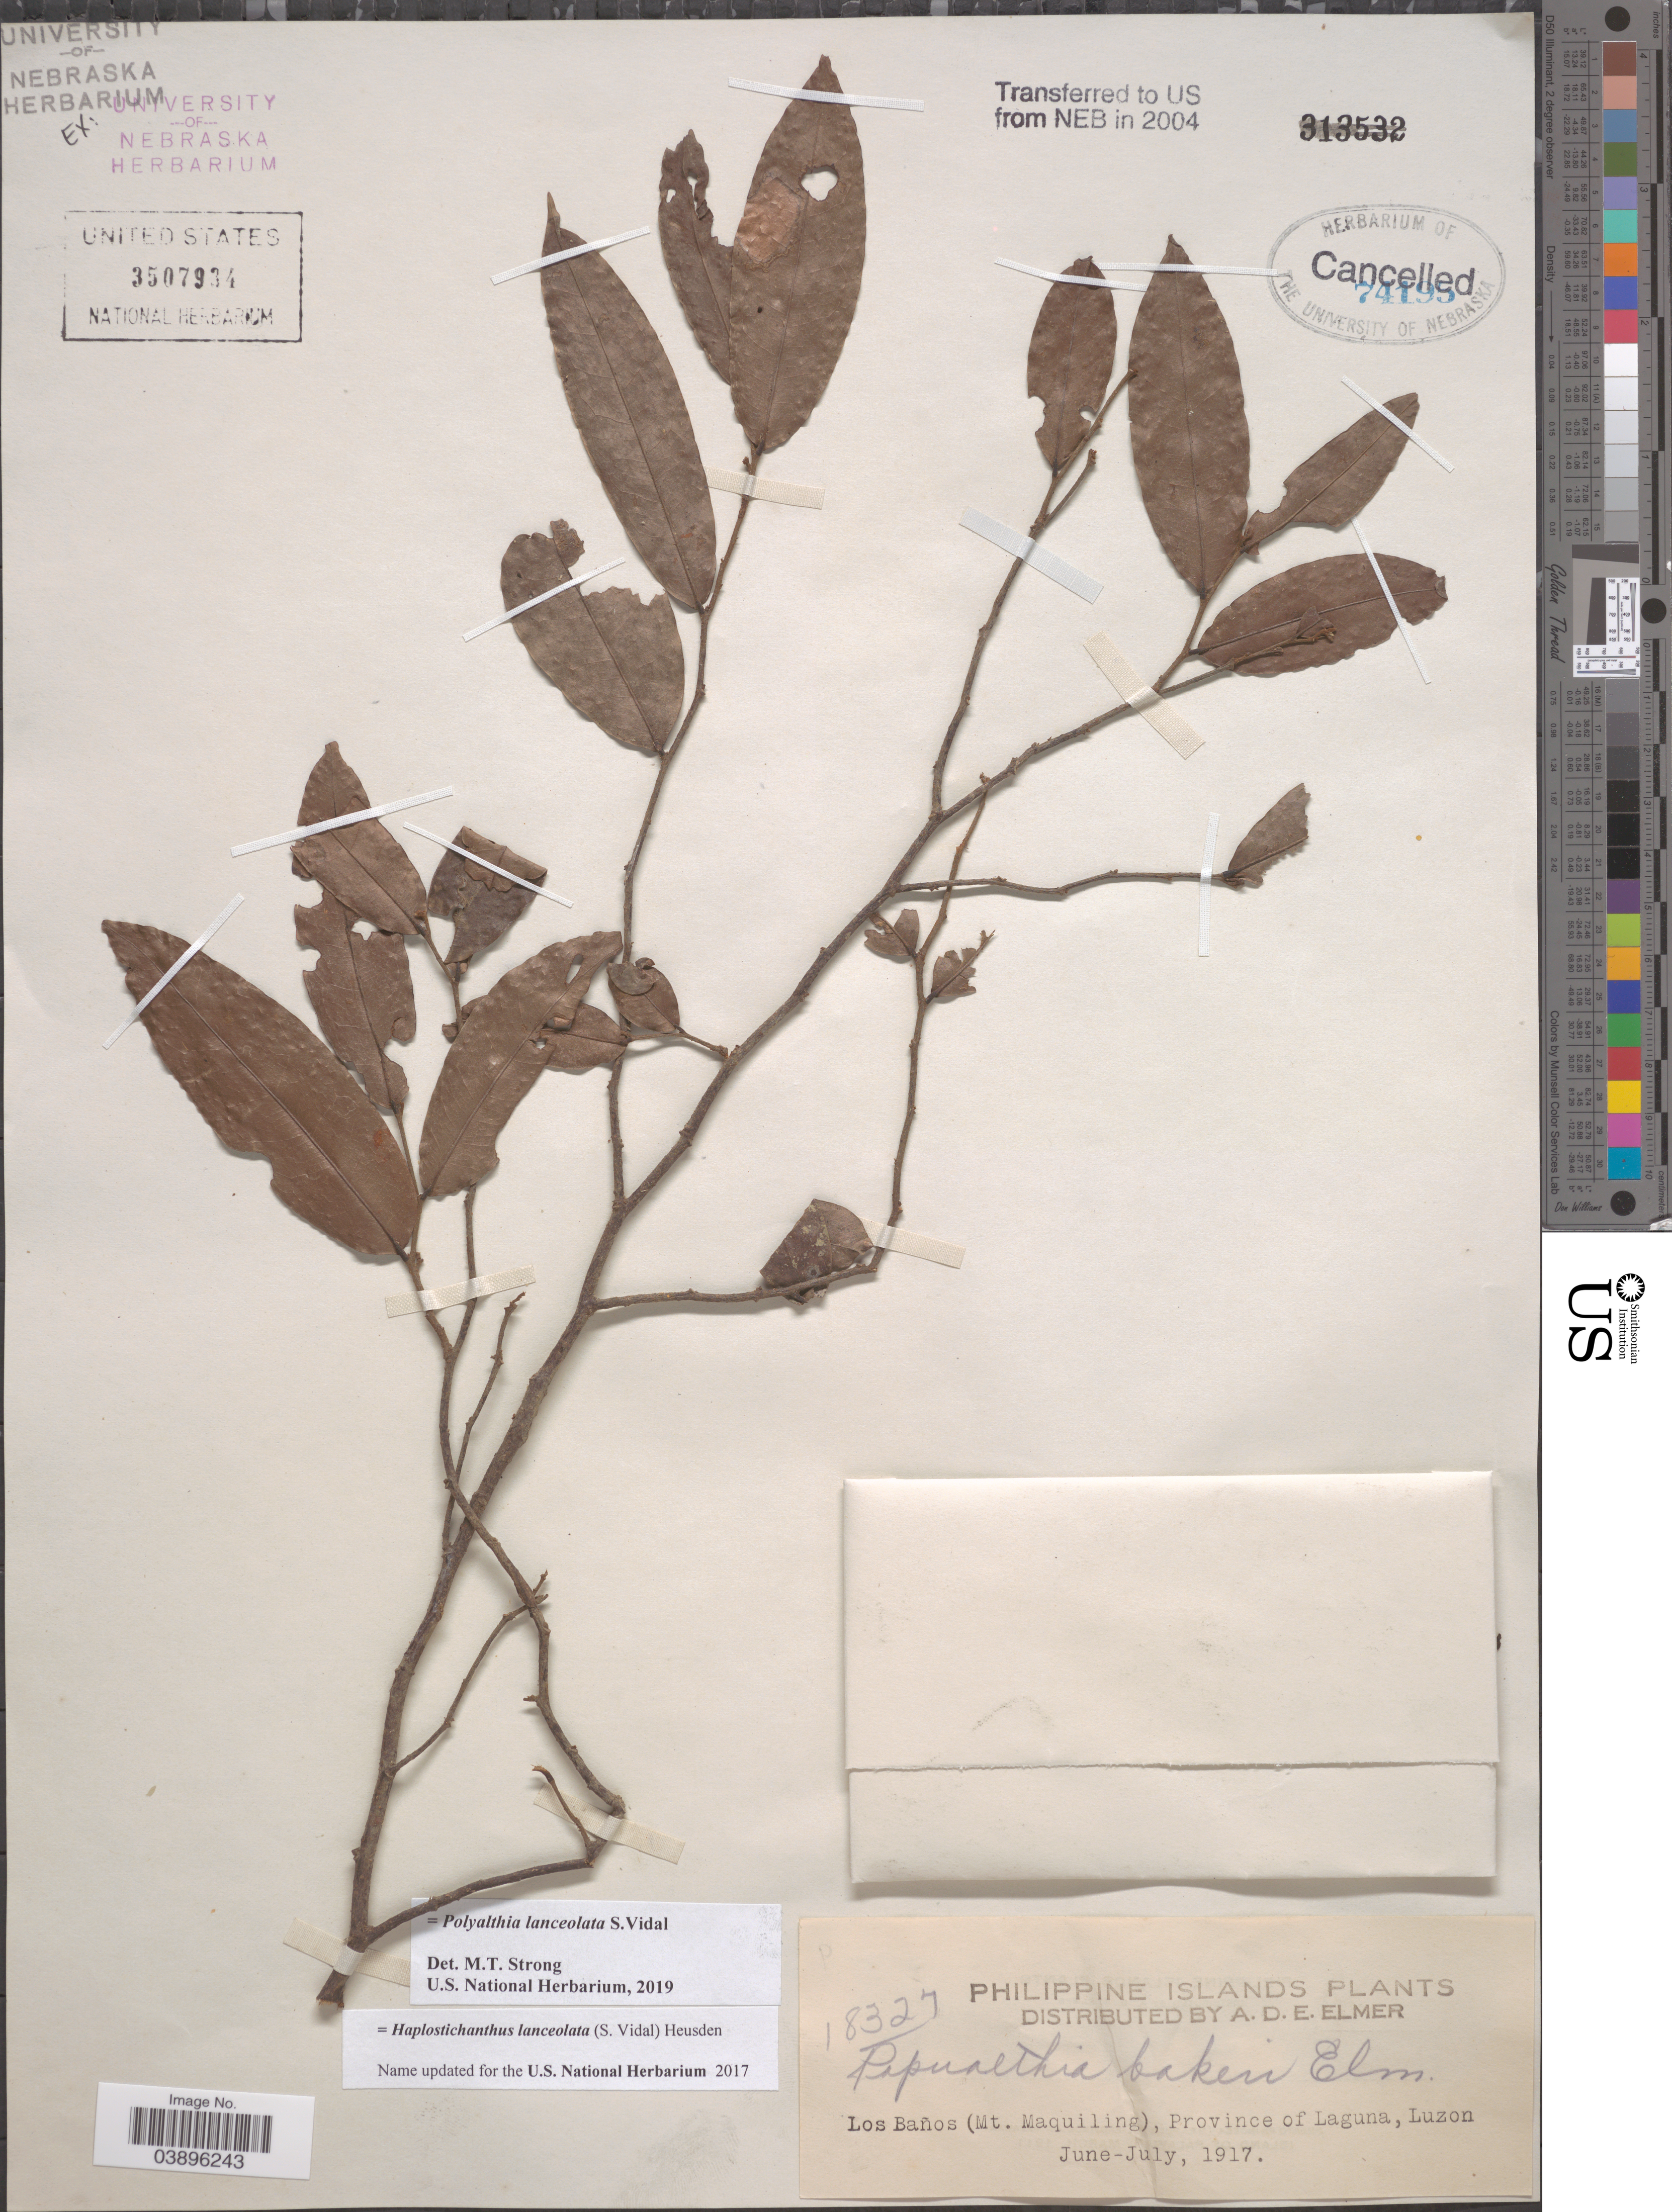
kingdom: Plantae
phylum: Tracheophyta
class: Magnoliopsida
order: Magnoliales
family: Annonaceae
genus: Polyalthia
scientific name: Polyalthia lanceolata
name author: S. Vidal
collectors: A. D. E. Elmer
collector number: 18327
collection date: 1917-06/1917-07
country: Philippines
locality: Los Baños (Mt. Maquiling), Province of Laguna, Luzon.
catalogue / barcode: US 3507934